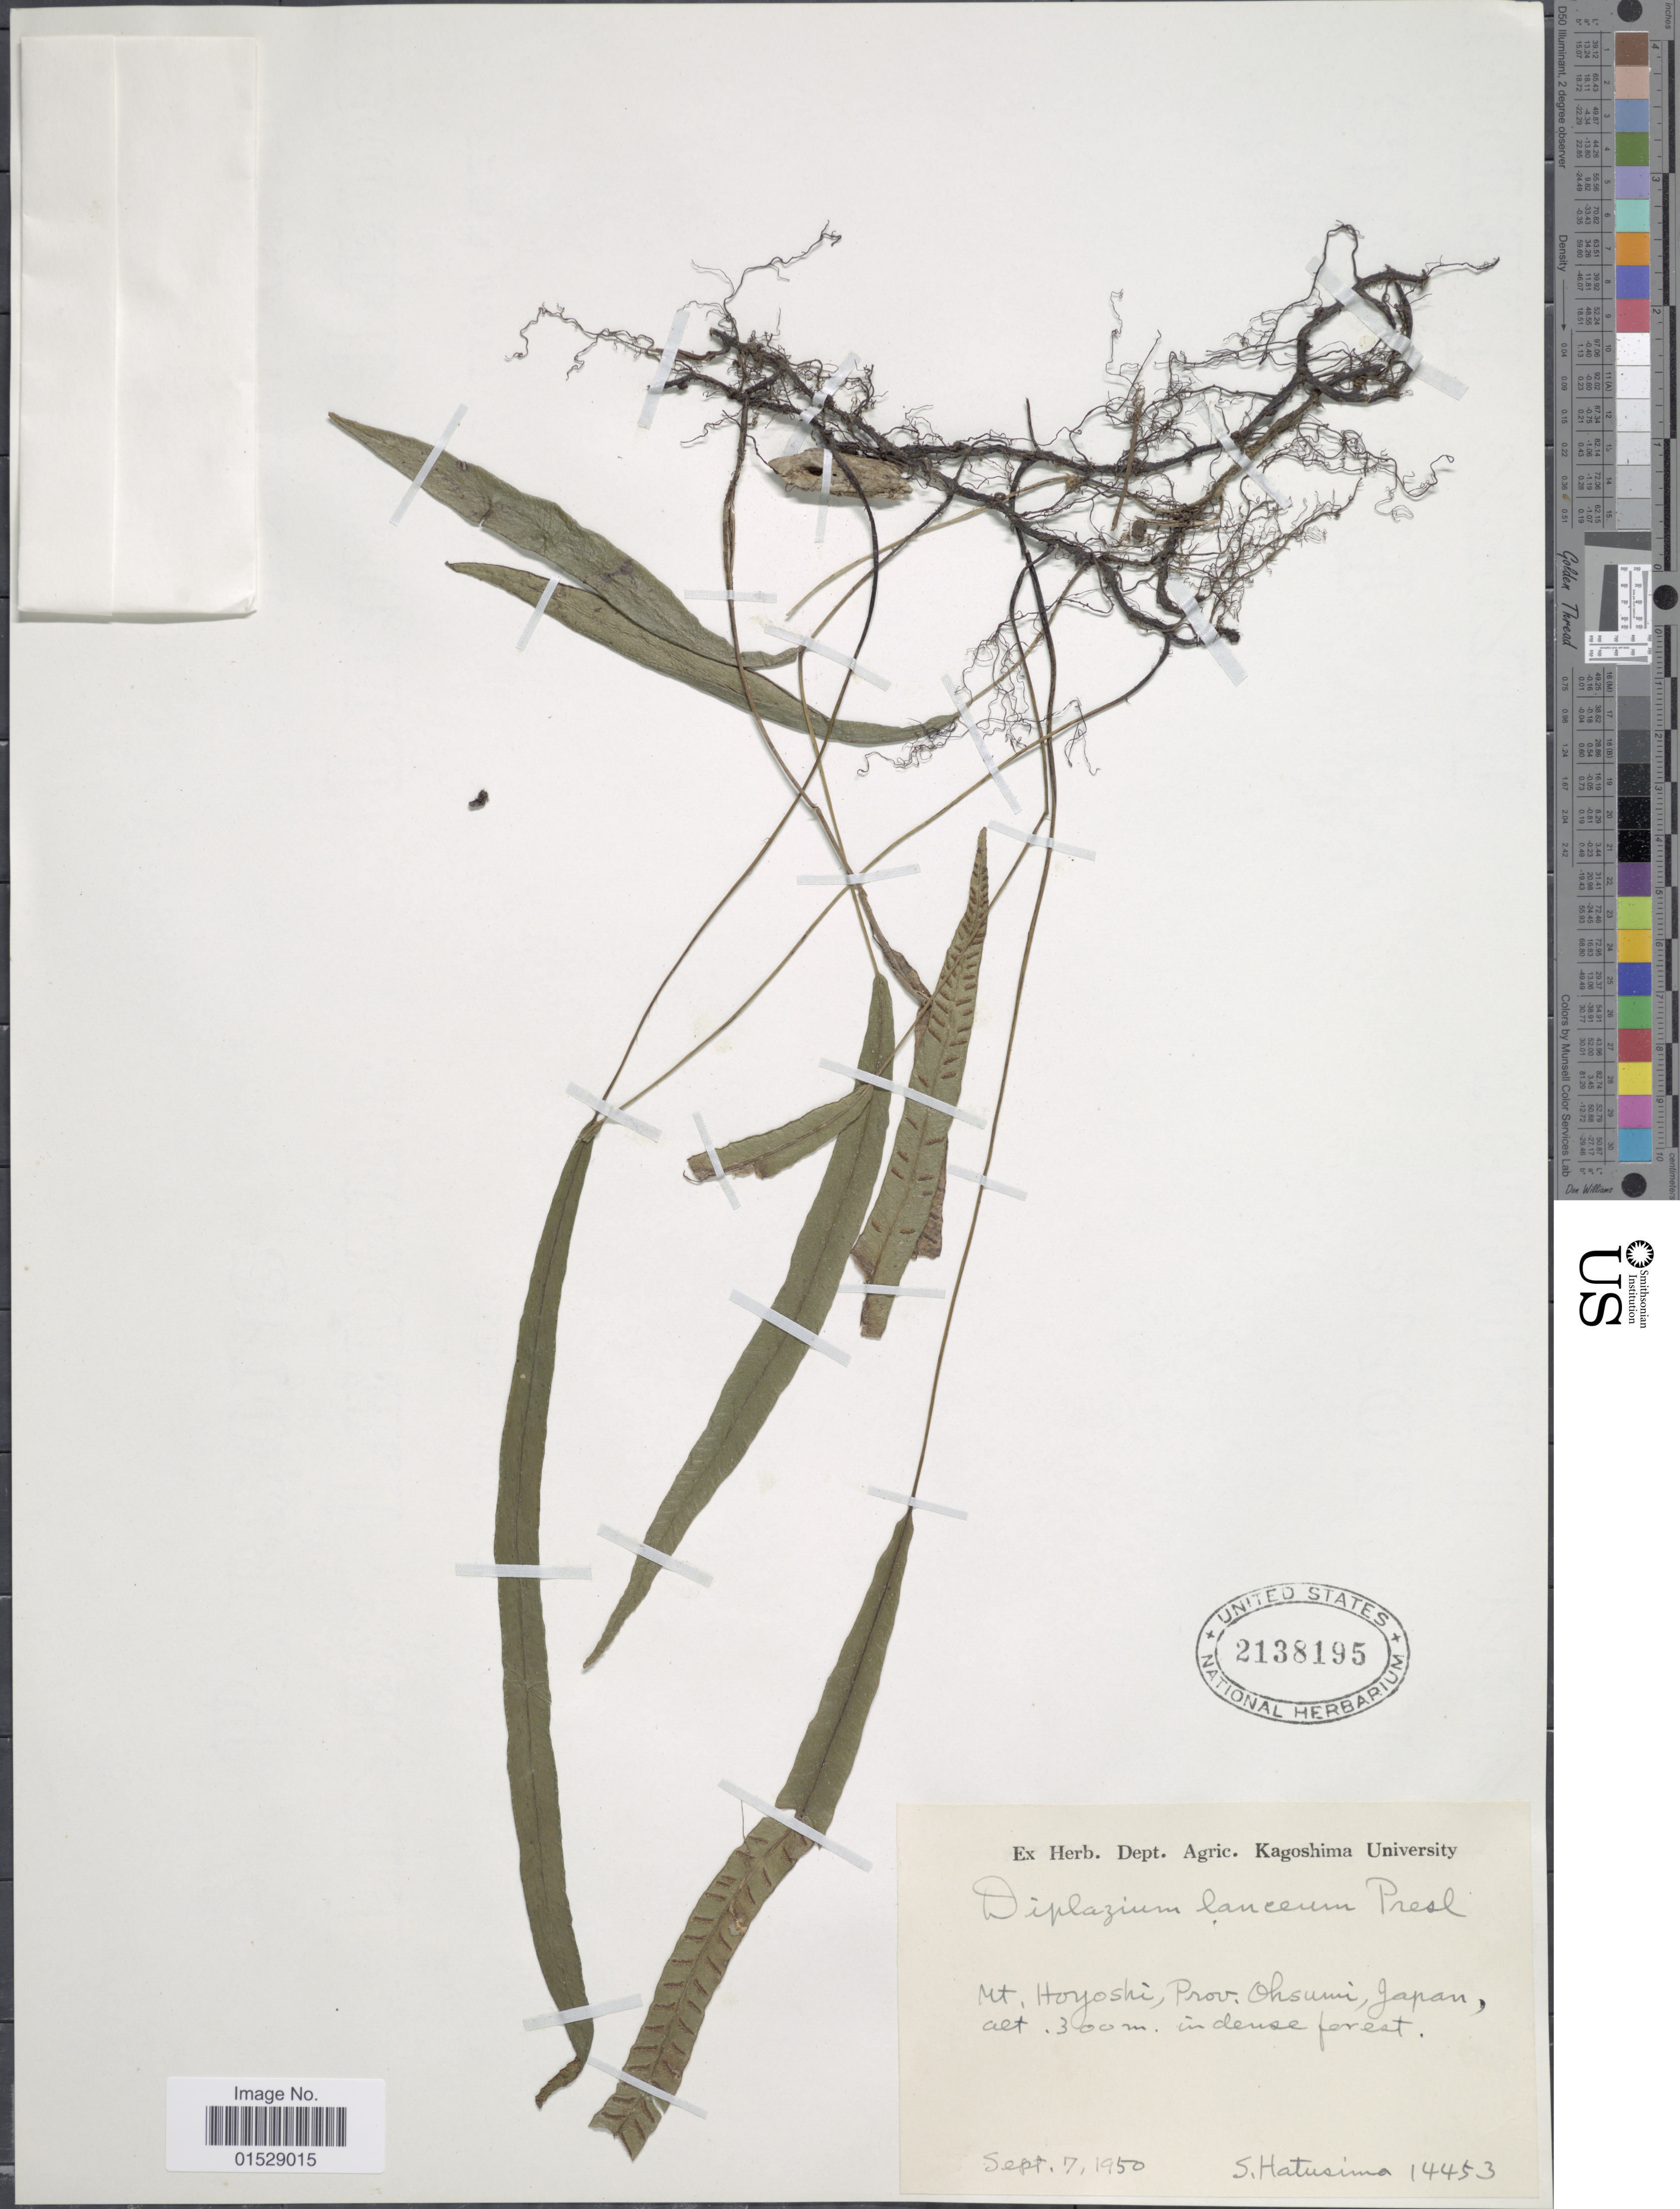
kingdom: Plantae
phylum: Tracheophyta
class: Polypodiopsida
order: Polypodiales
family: Athyriaceae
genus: Deparia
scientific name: Deparia lancea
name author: (Thunb.) Fraser-Jenk.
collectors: S. Hatusima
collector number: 14453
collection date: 1950-09-07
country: Japan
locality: Mt. Hoyoshi, prov. Ohsumi, Japan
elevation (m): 300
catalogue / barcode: US 2138195